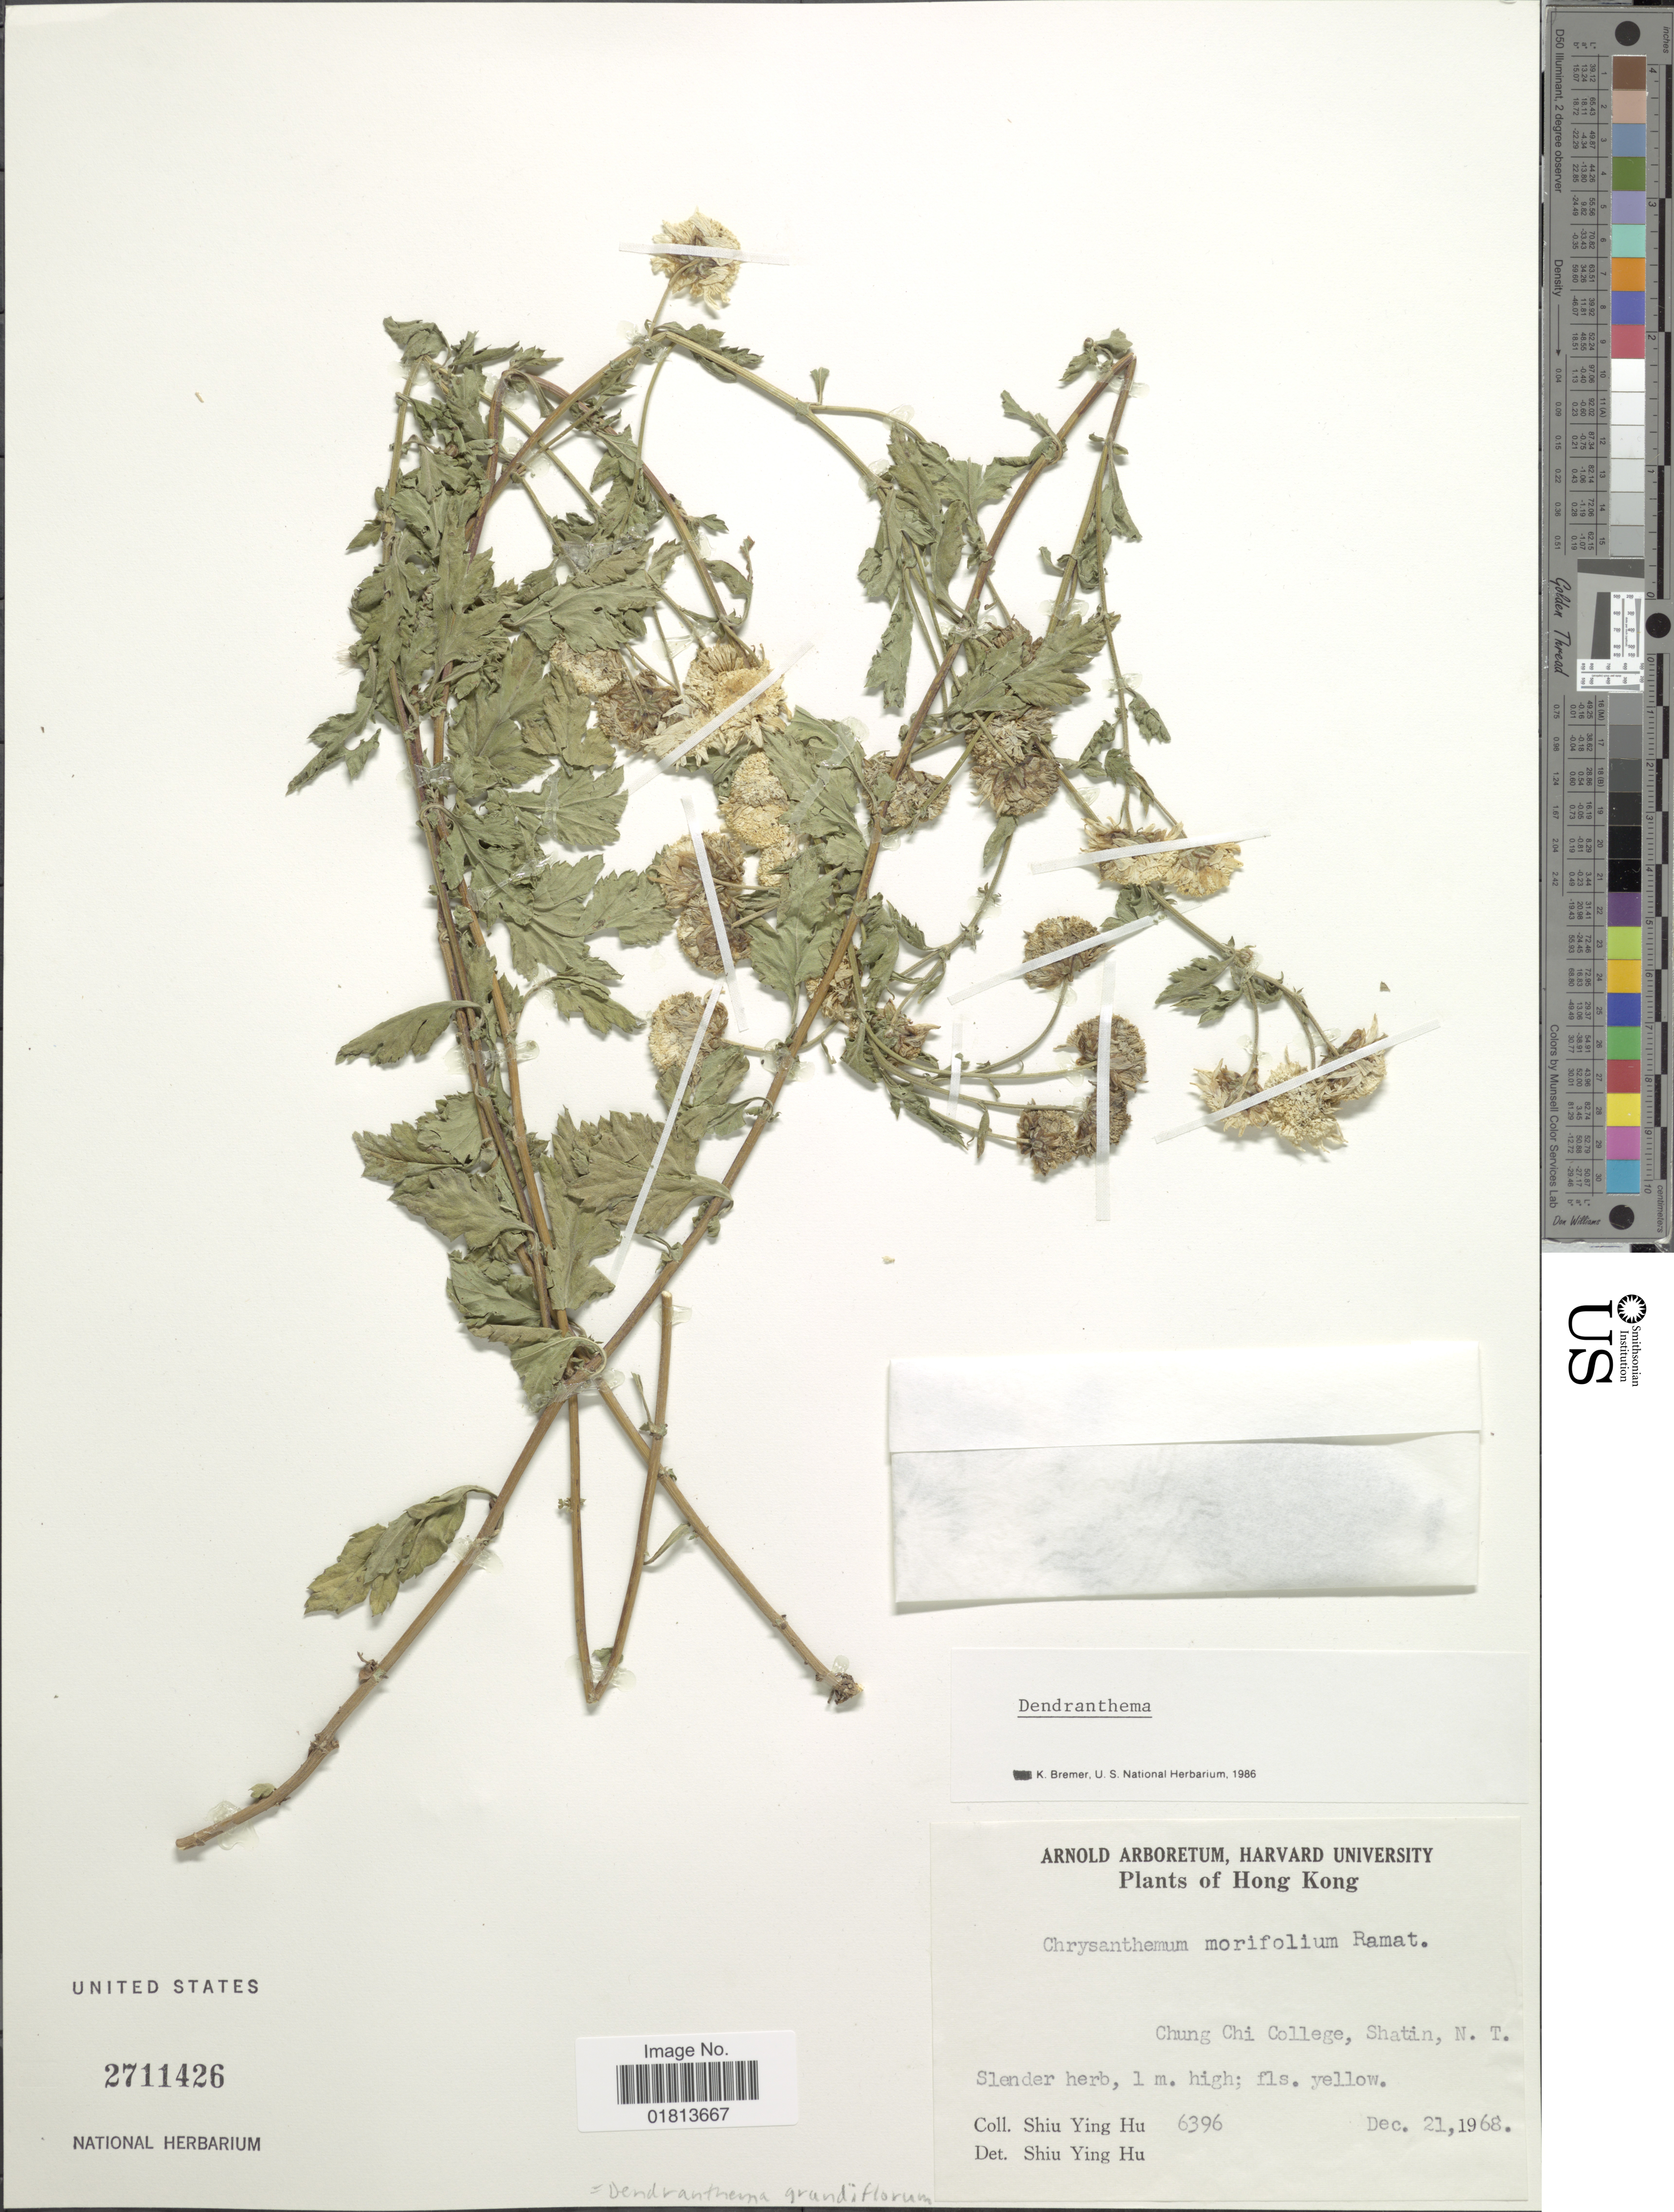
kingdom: Plantae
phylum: Tracheophyta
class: Magnoliopsida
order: Asterales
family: Asteraceae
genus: Dendranthema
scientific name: Dendranthema grandiflorum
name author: (Ramat.) Kitam.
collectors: S. Y. Hu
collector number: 6396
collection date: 1968-12-21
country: China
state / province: Hong Kong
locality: Chung Chi College, Shatin, N. T.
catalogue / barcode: US 2711426